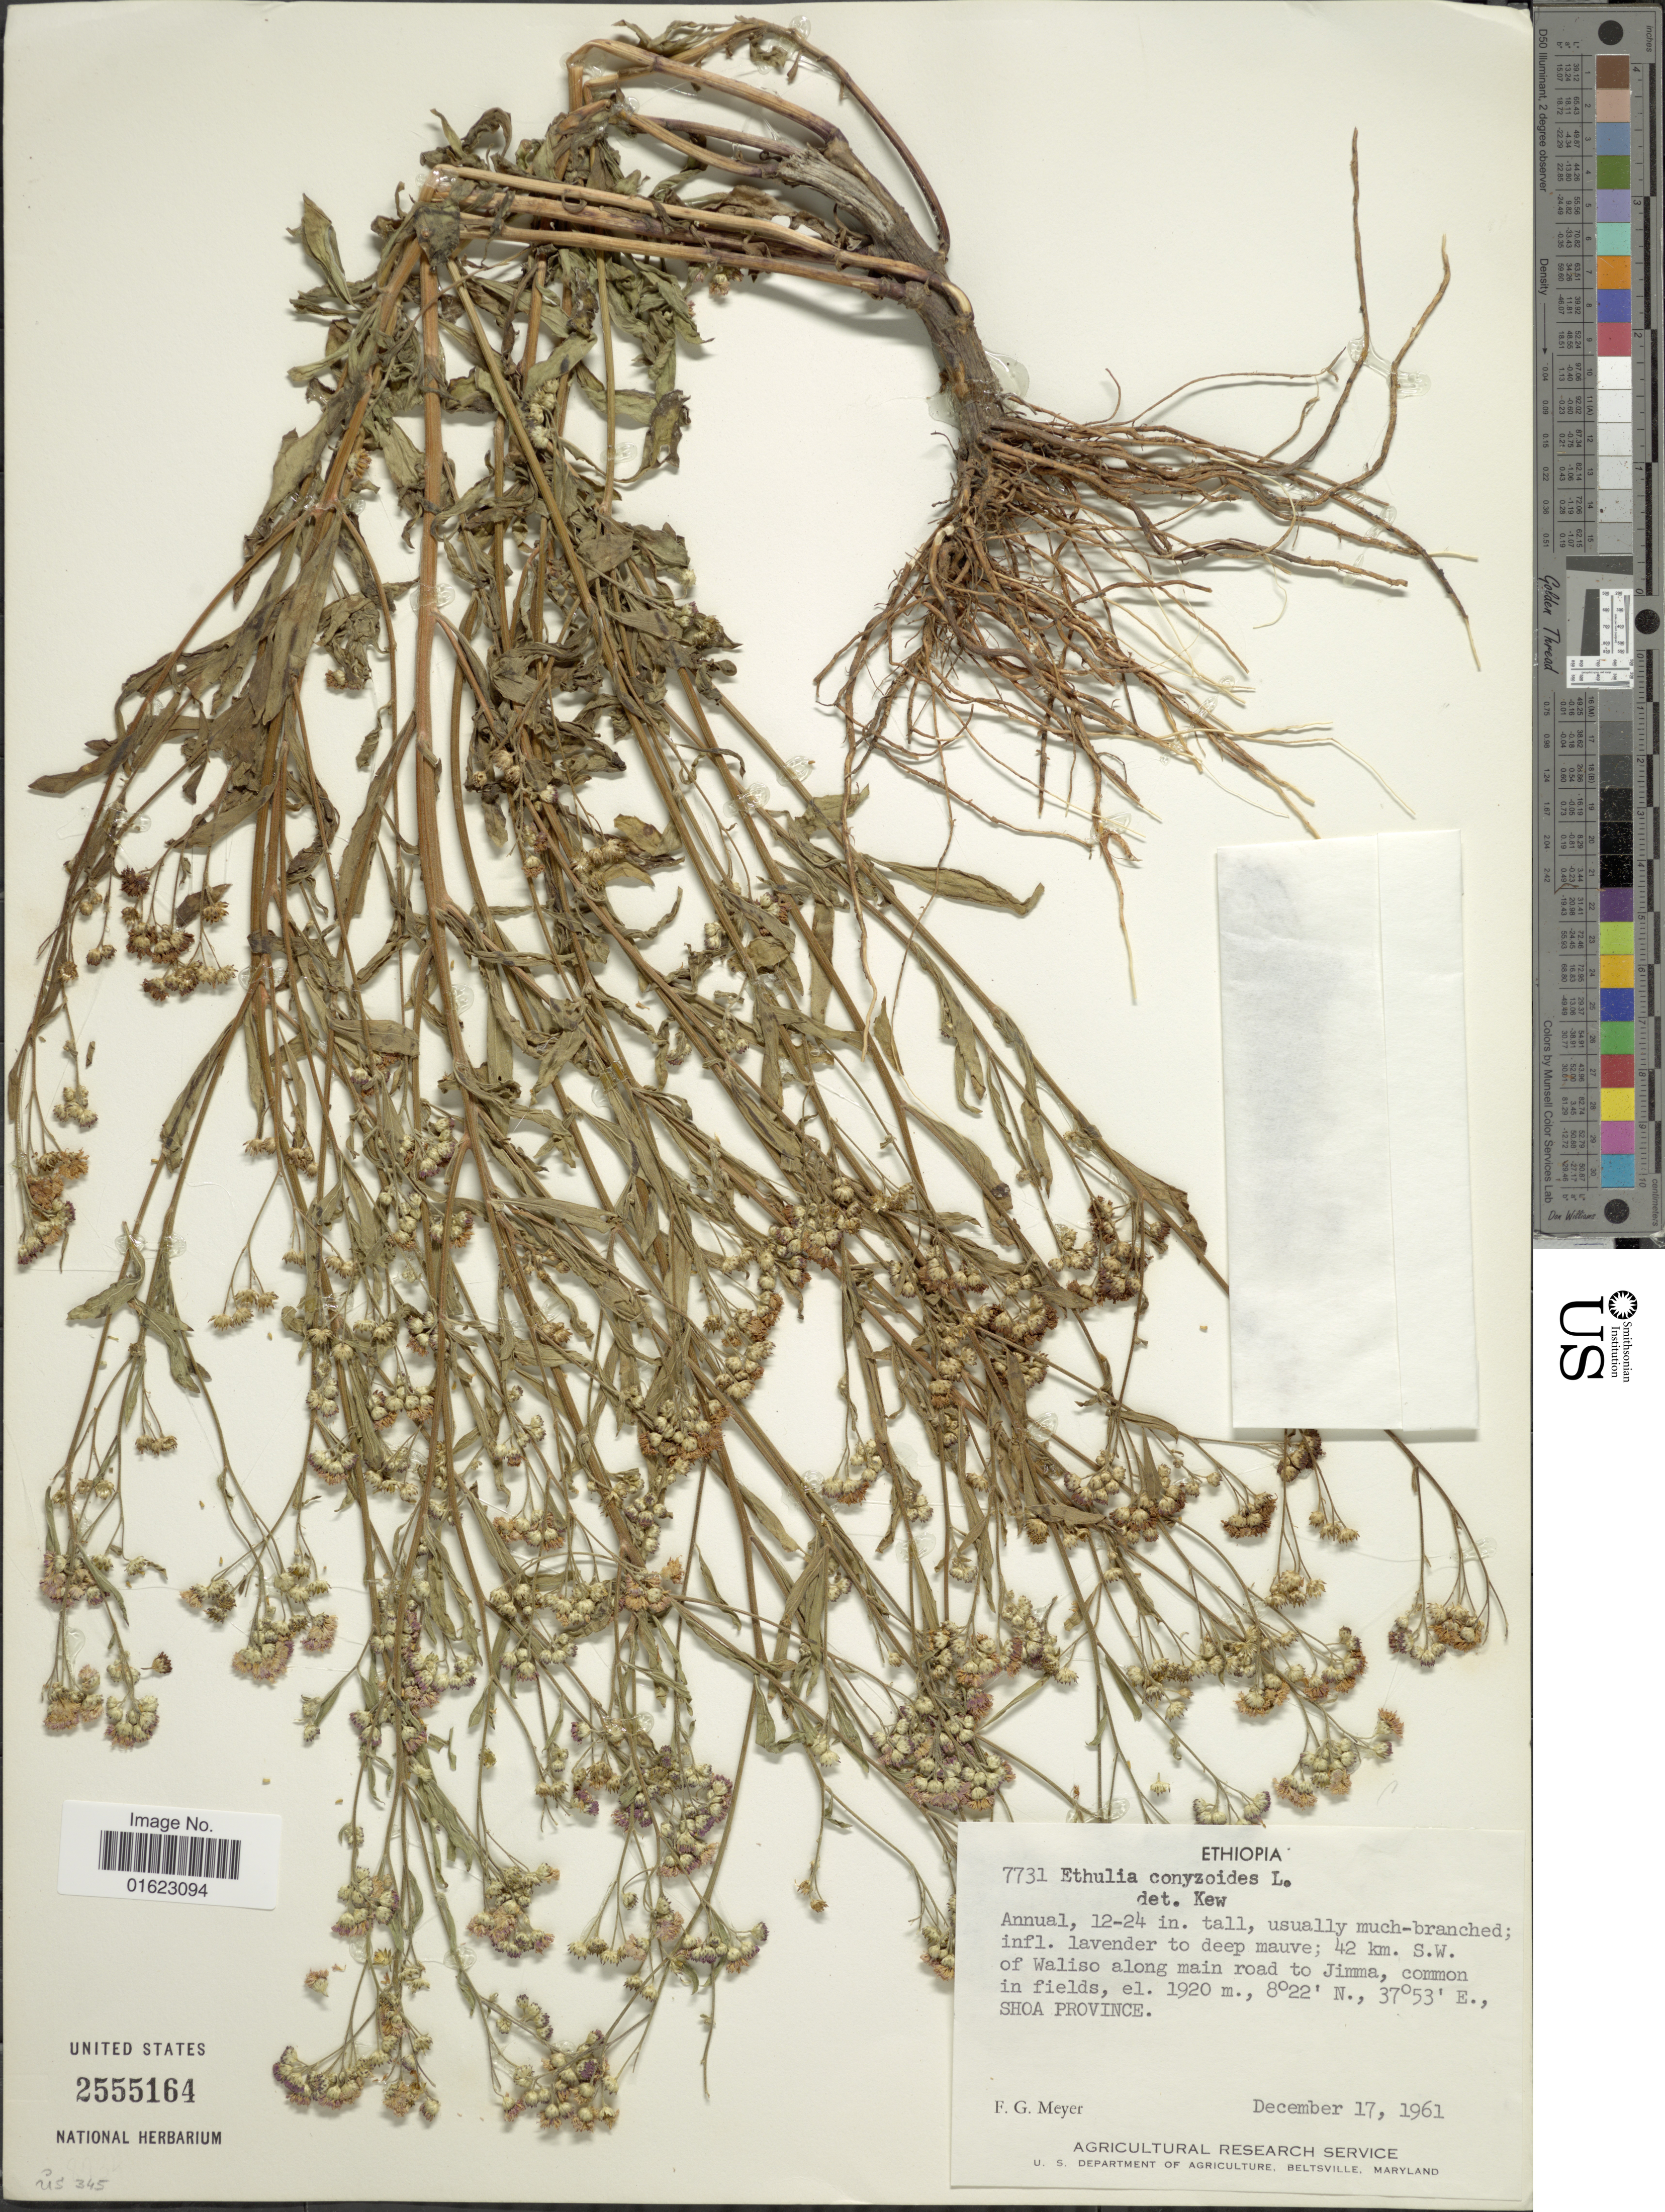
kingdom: Plantae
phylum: Tracheophyta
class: Magnoliopsida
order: Asterales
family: Asteraceae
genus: Ethulia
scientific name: Ethulia conyzoides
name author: L. f.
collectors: F. G. Meyer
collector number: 7731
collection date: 1961-12-17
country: Ethiopia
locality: Ethiopia.42 km. S.W. of Waliso along main road to Jimma. Shoa Province.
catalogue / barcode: US 2555164